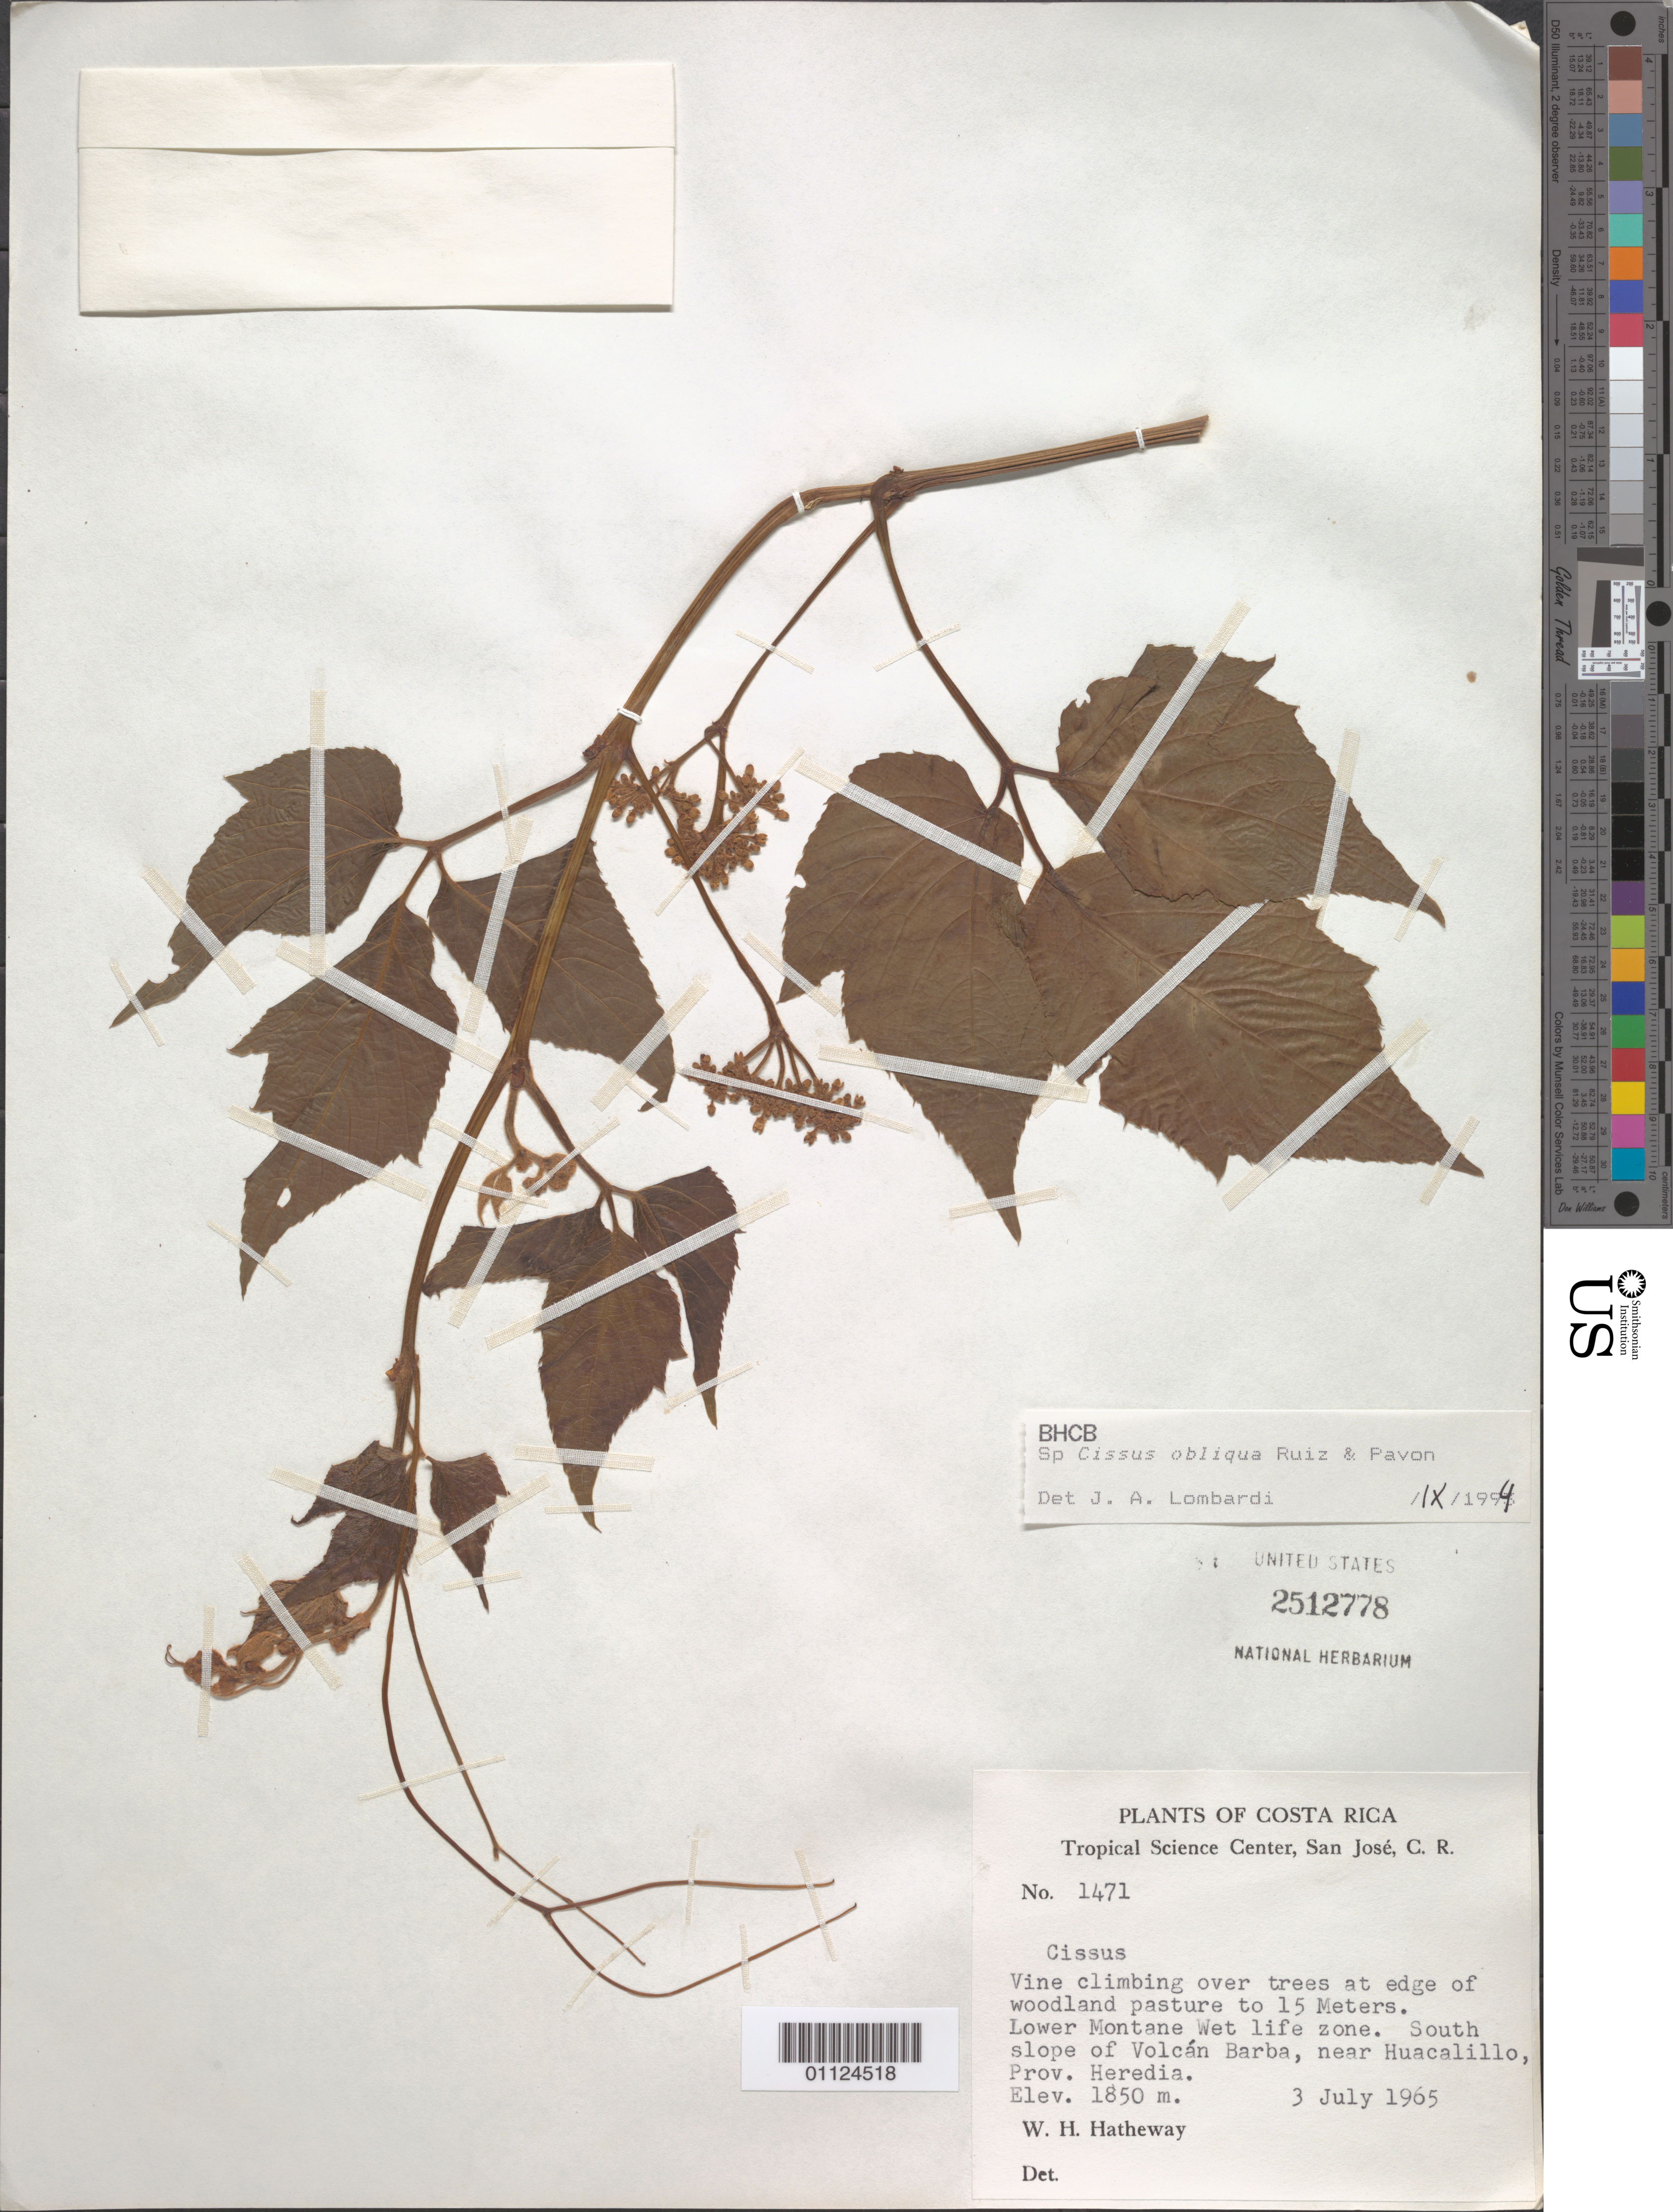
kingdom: Plantae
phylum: Tracheophyta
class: Magnoliopsida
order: Vitales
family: Vitaceae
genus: Cissus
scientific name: Cissus obliqua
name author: Ruiz & Pav.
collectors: W. H. Hatheway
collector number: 1471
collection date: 1965-07-03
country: Costa Rica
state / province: Heredia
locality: S slope of Volcan Barba, near Huacalillo.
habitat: Vine climbing over trees at edge of woodland. Lower Montane Wet life zone.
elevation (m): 1850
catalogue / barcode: US 2512778